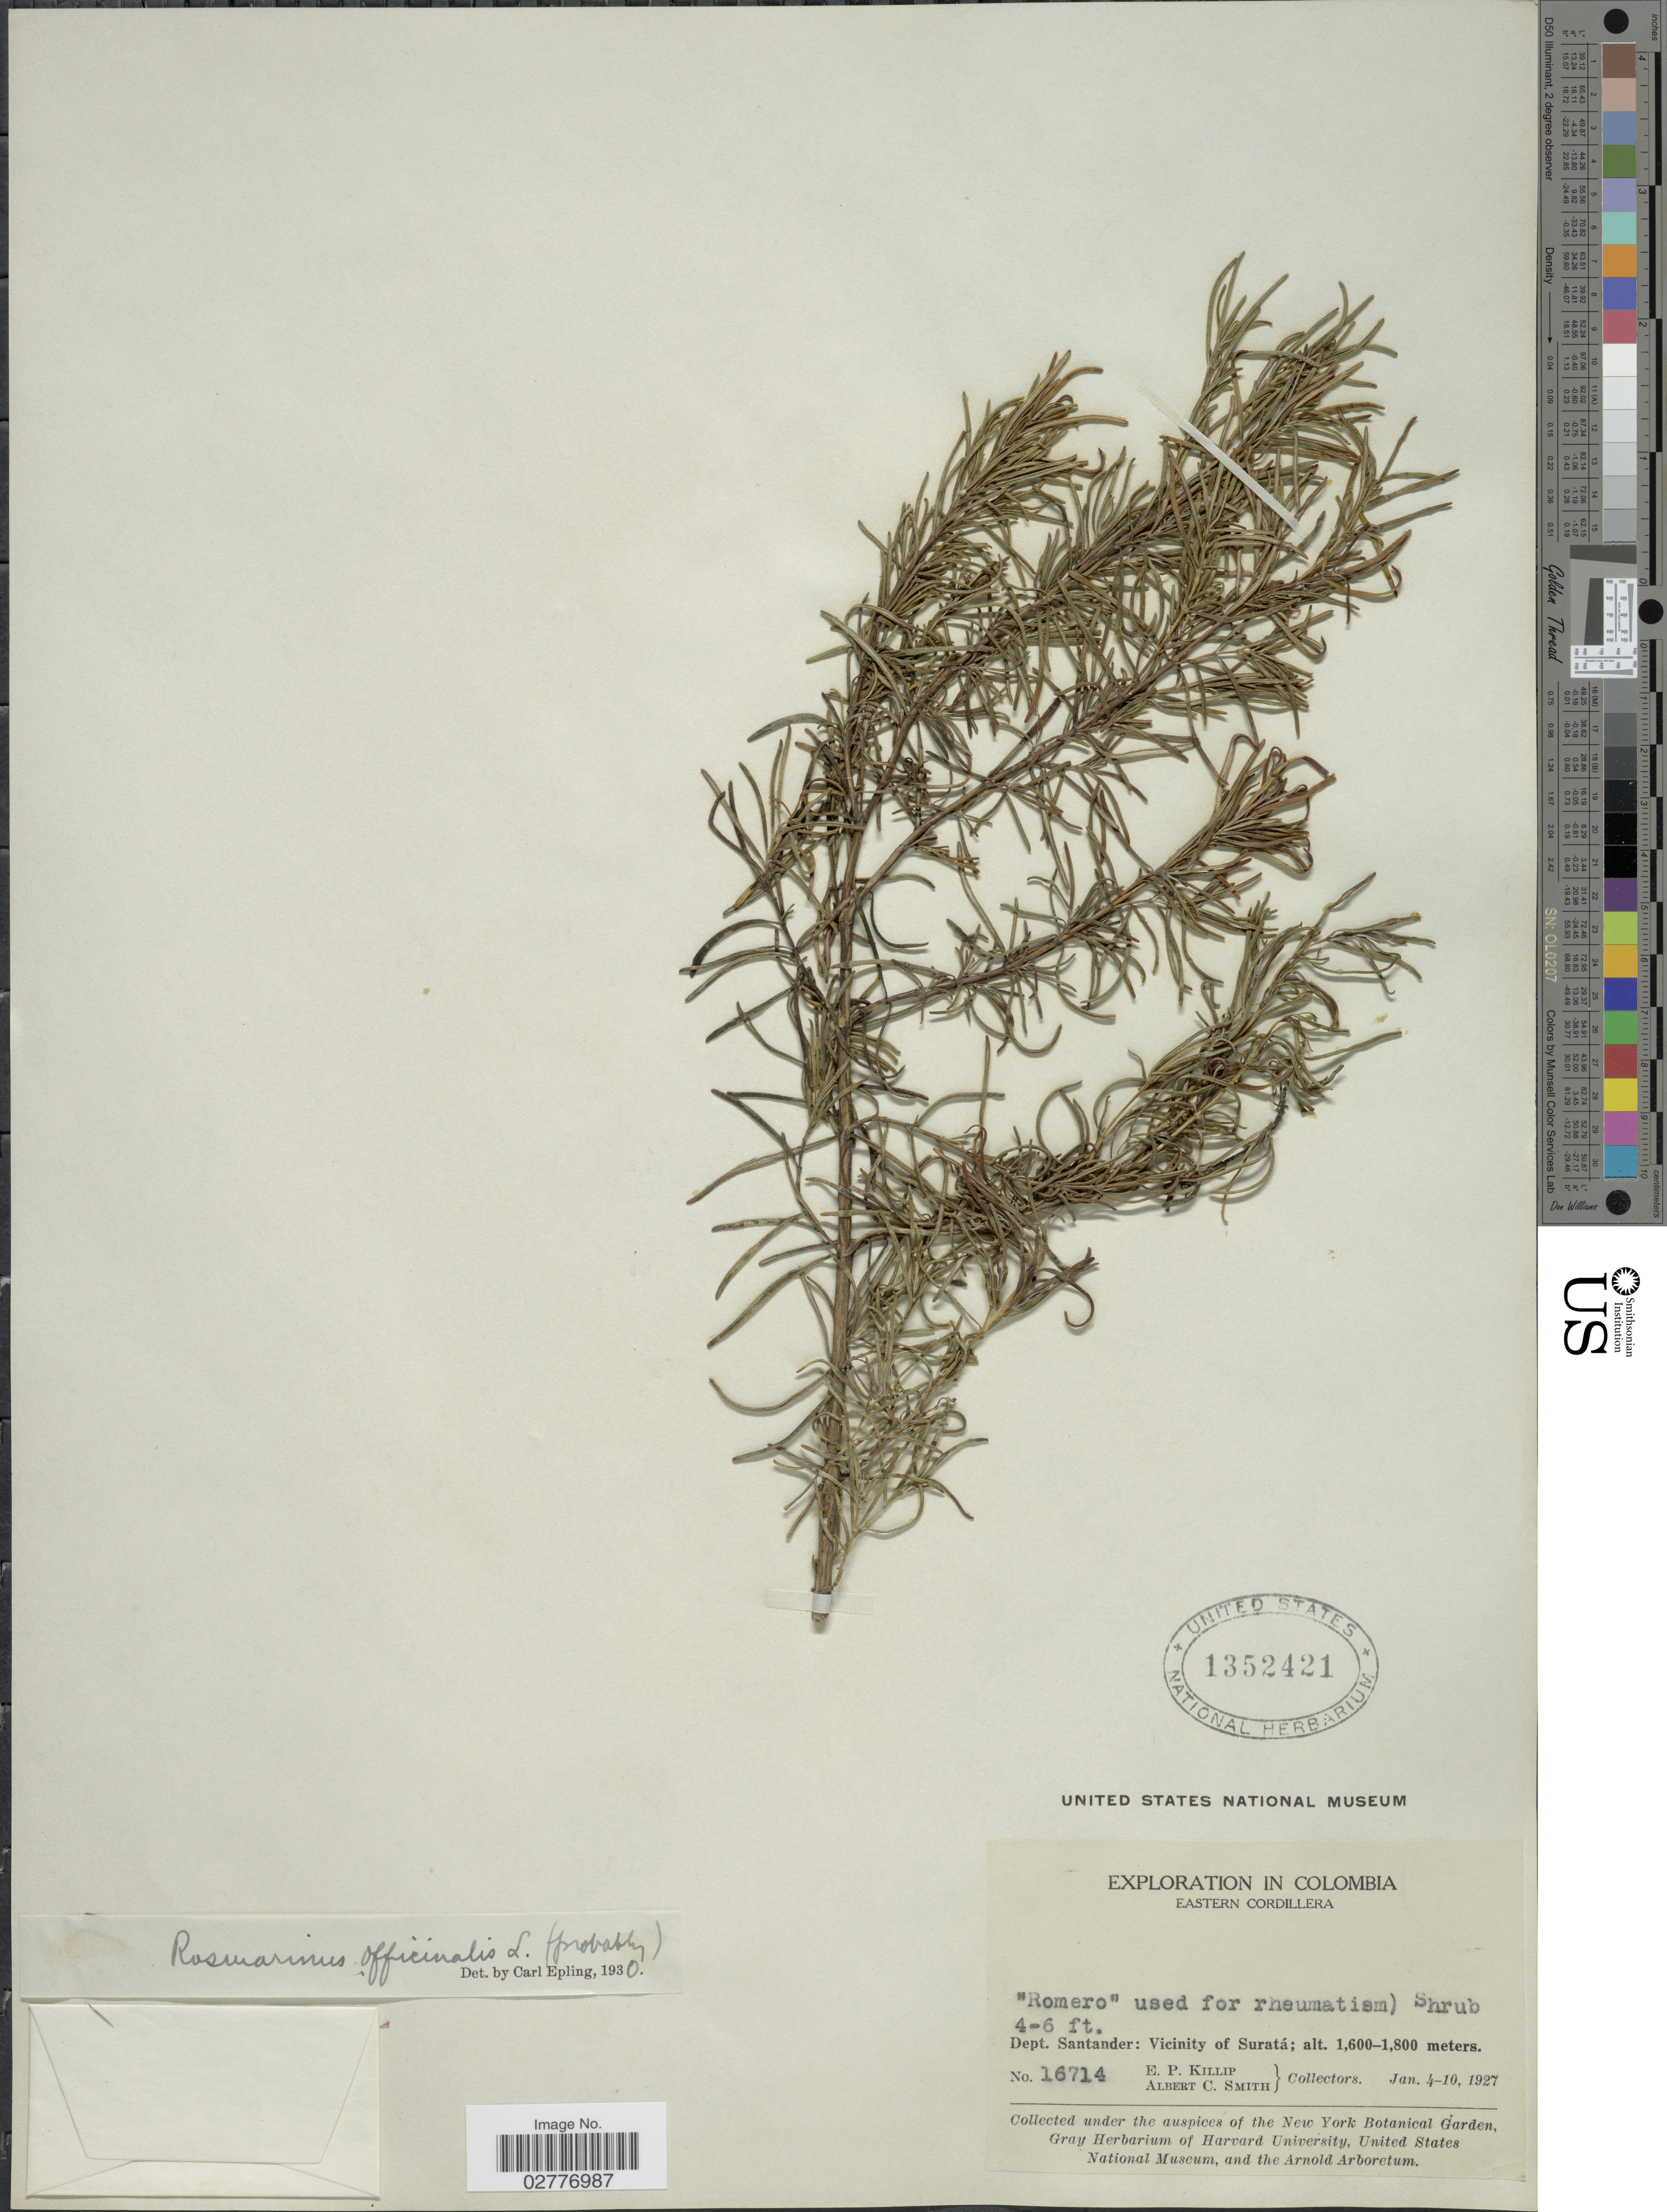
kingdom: Plantae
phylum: Tracheophyta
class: Magnoliopsida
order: Lamiales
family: Lamiaceae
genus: Rosmarinus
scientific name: Rosmarinus officinalis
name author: L.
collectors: E. P. Killip & A. C. Smith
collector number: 16714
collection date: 1927-01-04/1927-01-10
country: Colombia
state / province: Santander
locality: Eastern Cordillera. Dept. Santander: Vicinity of Suratá.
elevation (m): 1600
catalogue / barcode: US 1352421